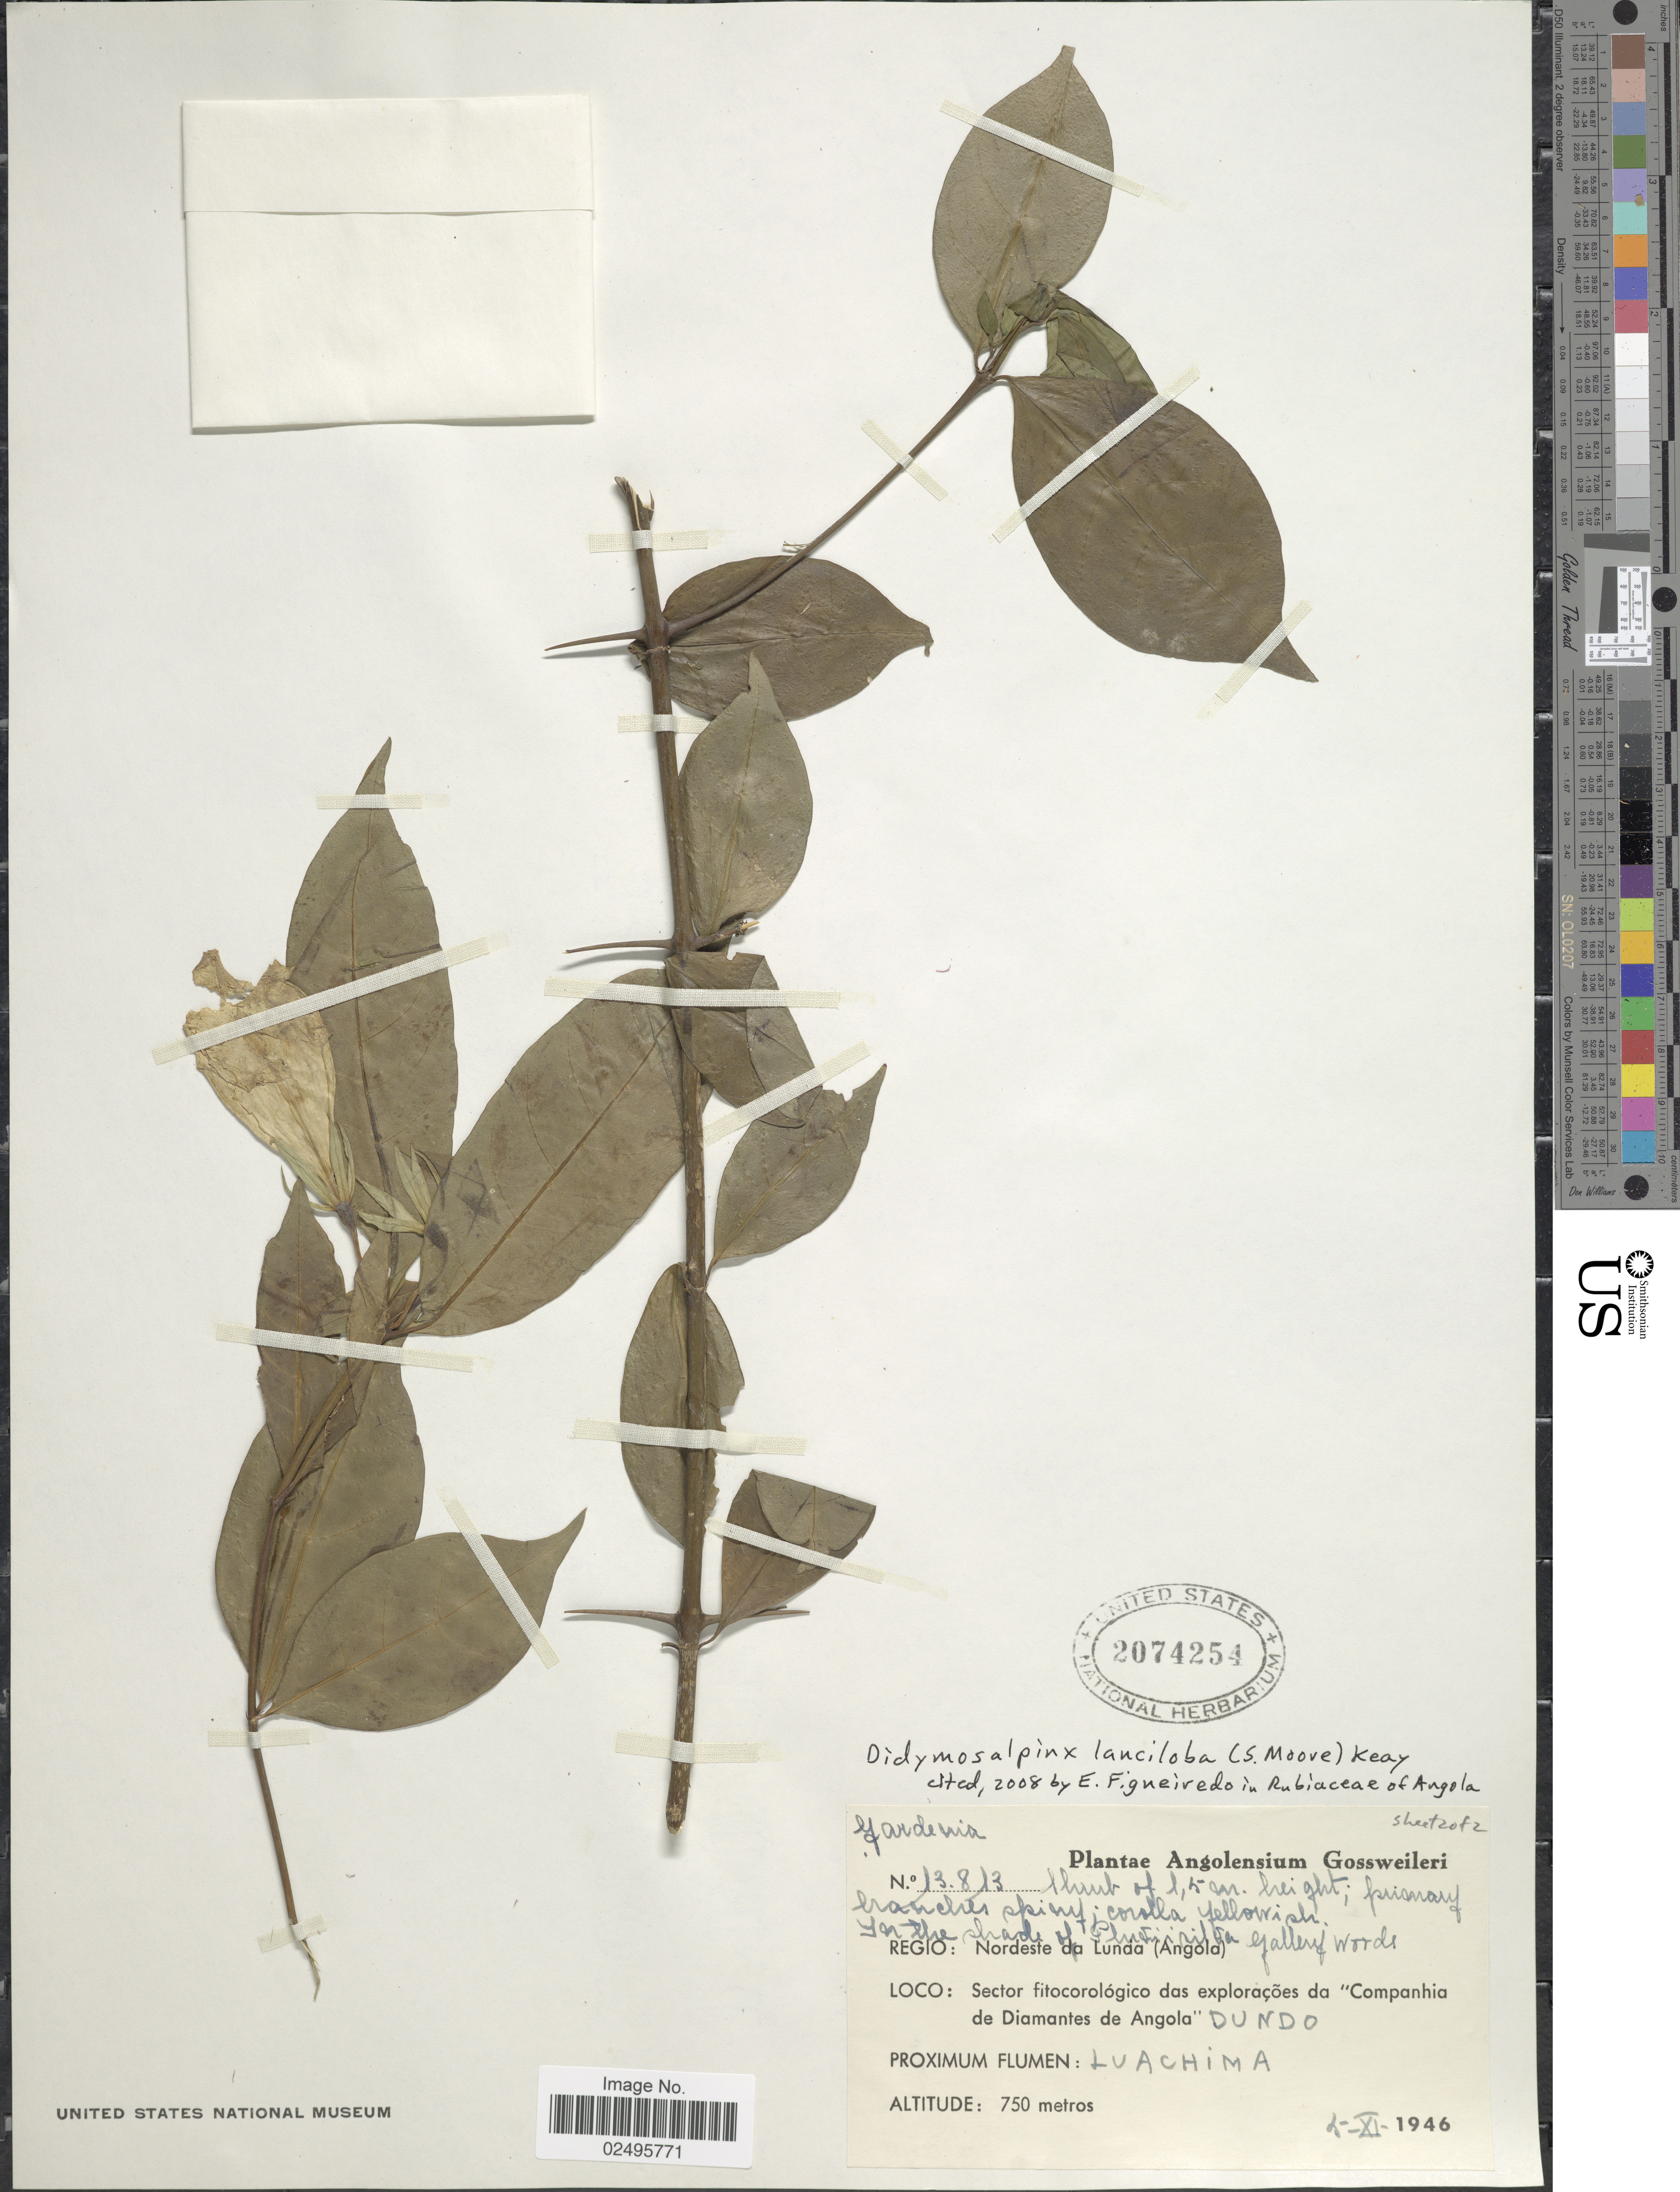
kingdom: Plantae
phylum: Tracheophyta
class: Magnoliopsida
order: Gentianales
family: Rubiaceae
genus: Didymosalpinx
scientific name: Didymosalpinx lanciloba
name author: (S. Moore) Keay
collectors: -. Gossweiler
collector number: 13813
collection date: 1946-11-04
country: Angola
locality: Nordeste da Lunda. Sector fitocorologico das exploracoes da "Companha de Diamantes de Angola"Dundo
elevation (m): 750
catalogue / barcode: US 2074254